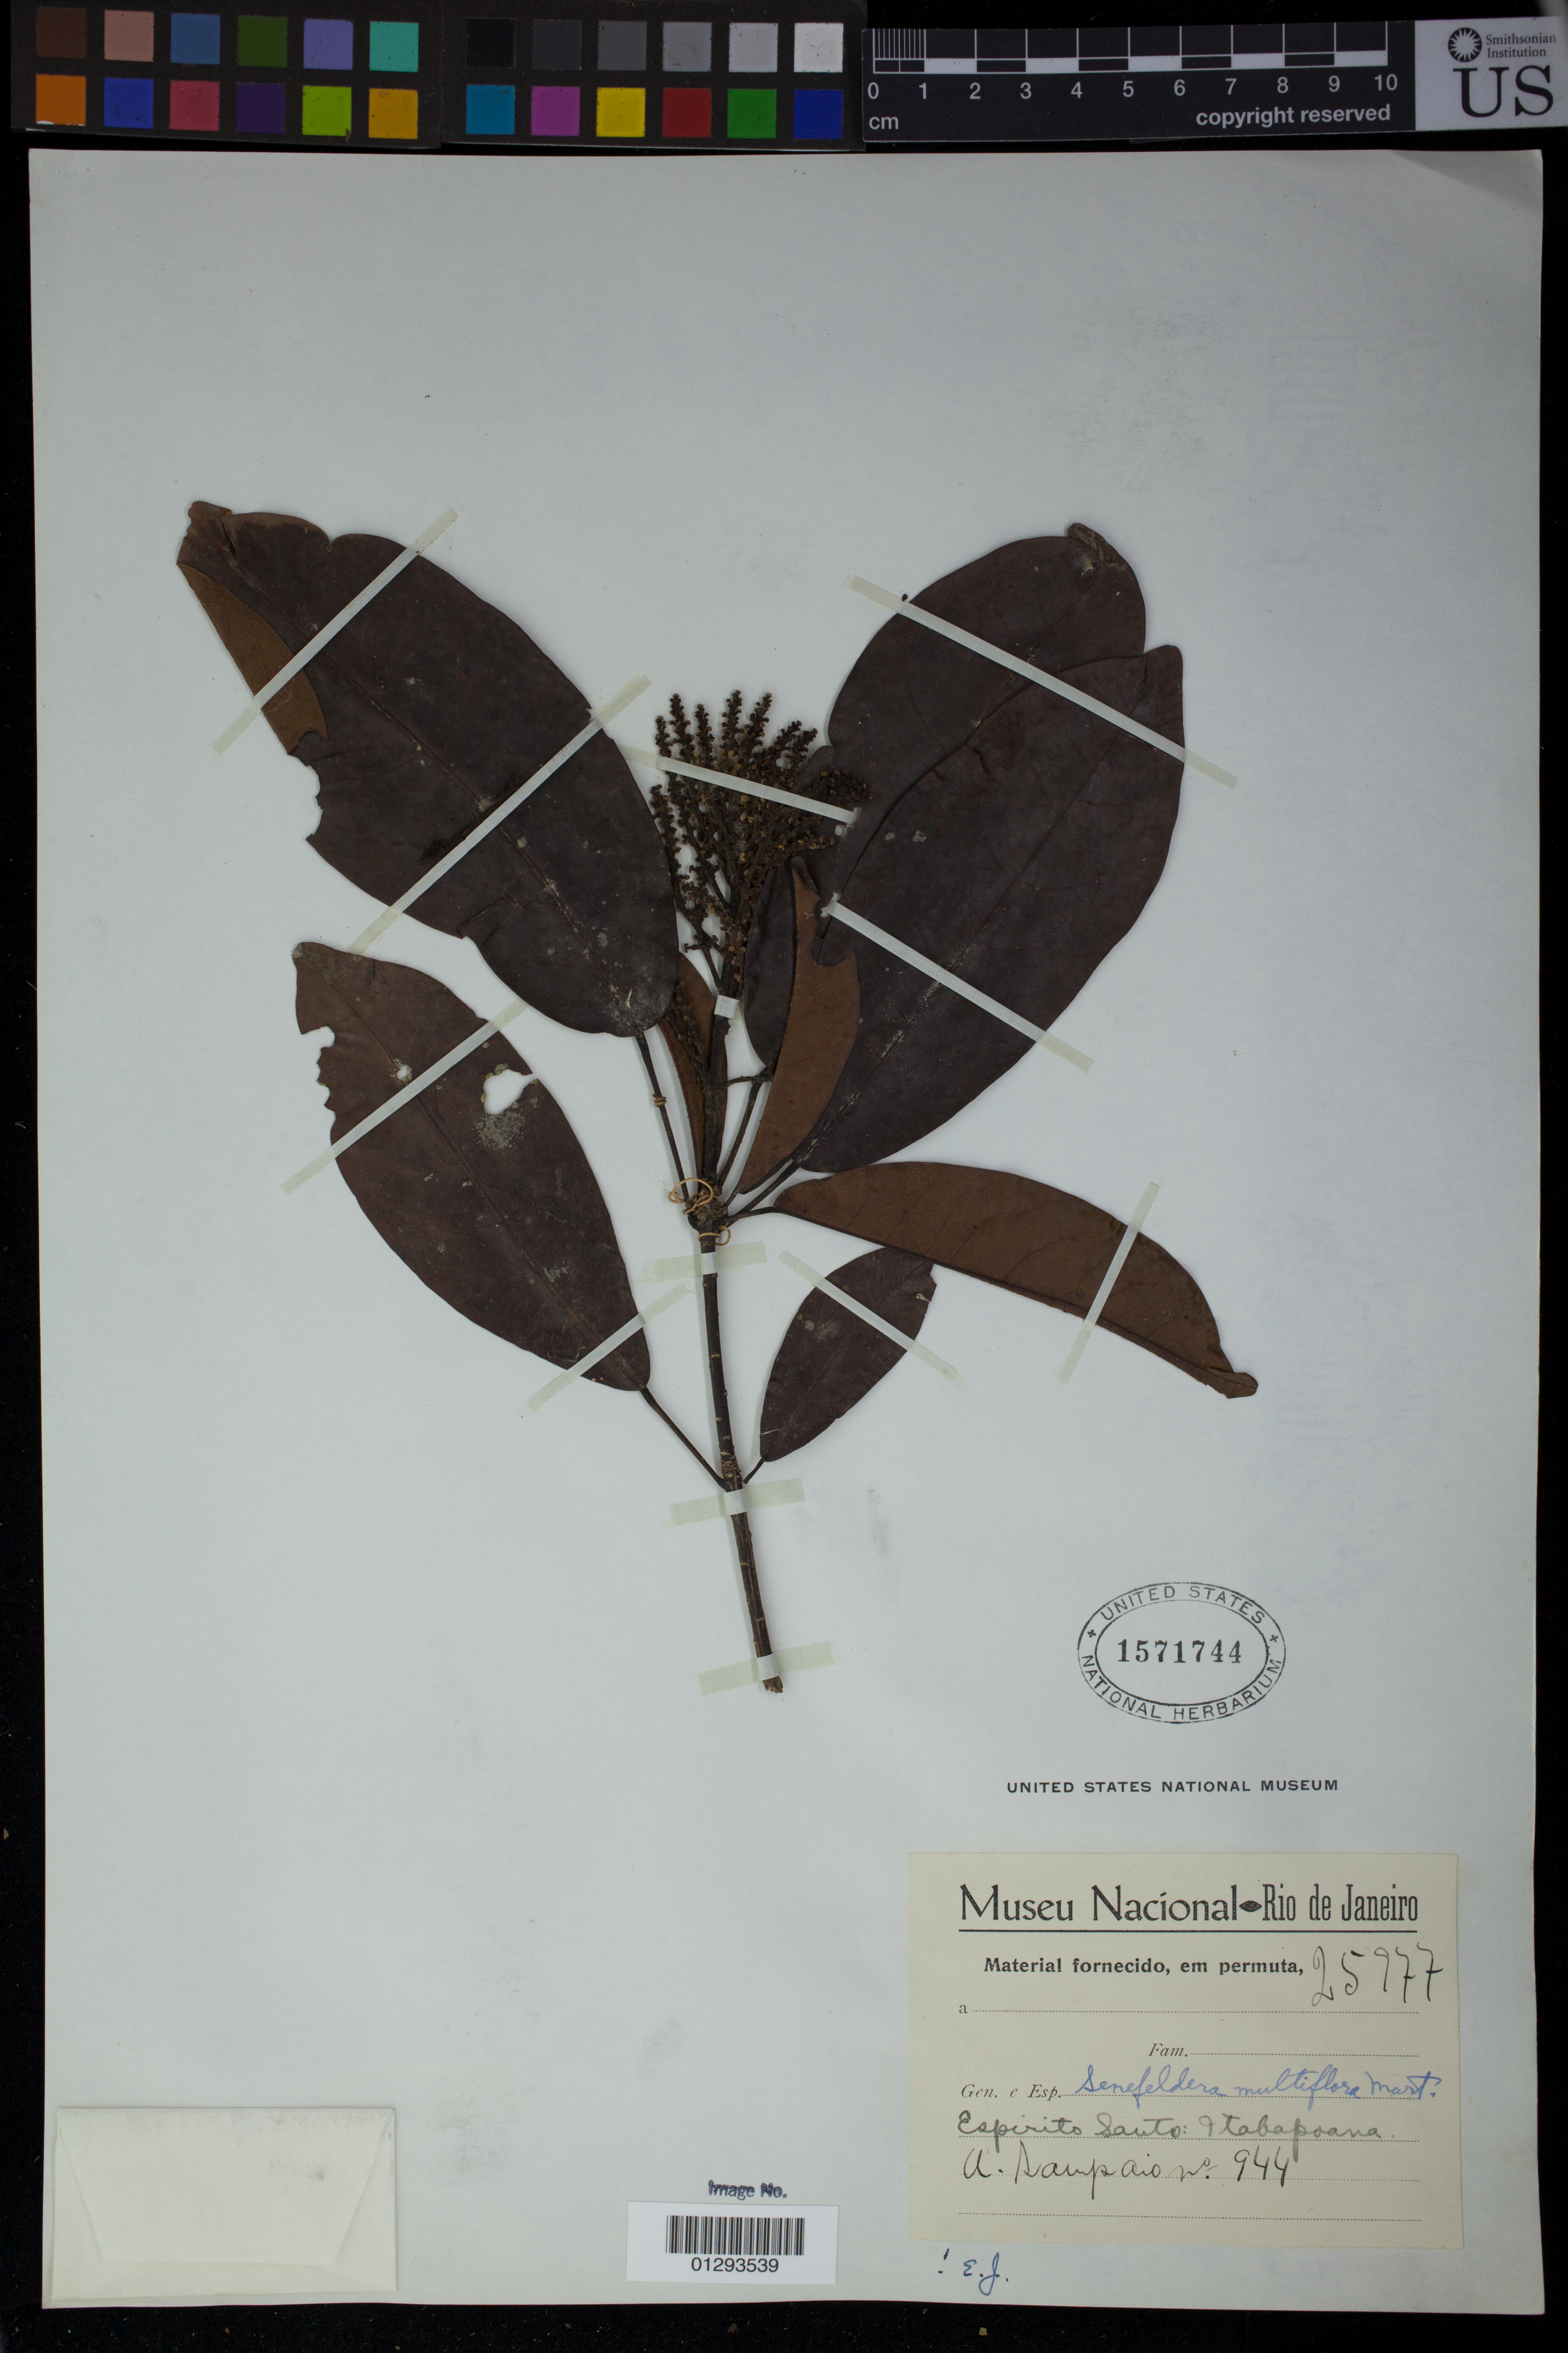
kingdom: Plantae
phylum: Tracheophyta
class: Magnoliopsida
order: Malpighiales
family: Euphorbiaceae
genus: Senefeldera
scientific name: Senefeldera multiflora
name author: Mart.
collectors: A. J. Sampaio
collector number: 944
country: Brazil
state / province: Rio de Janeiro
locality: Espirito Santo: Itabapoana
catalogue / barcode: US 1571744